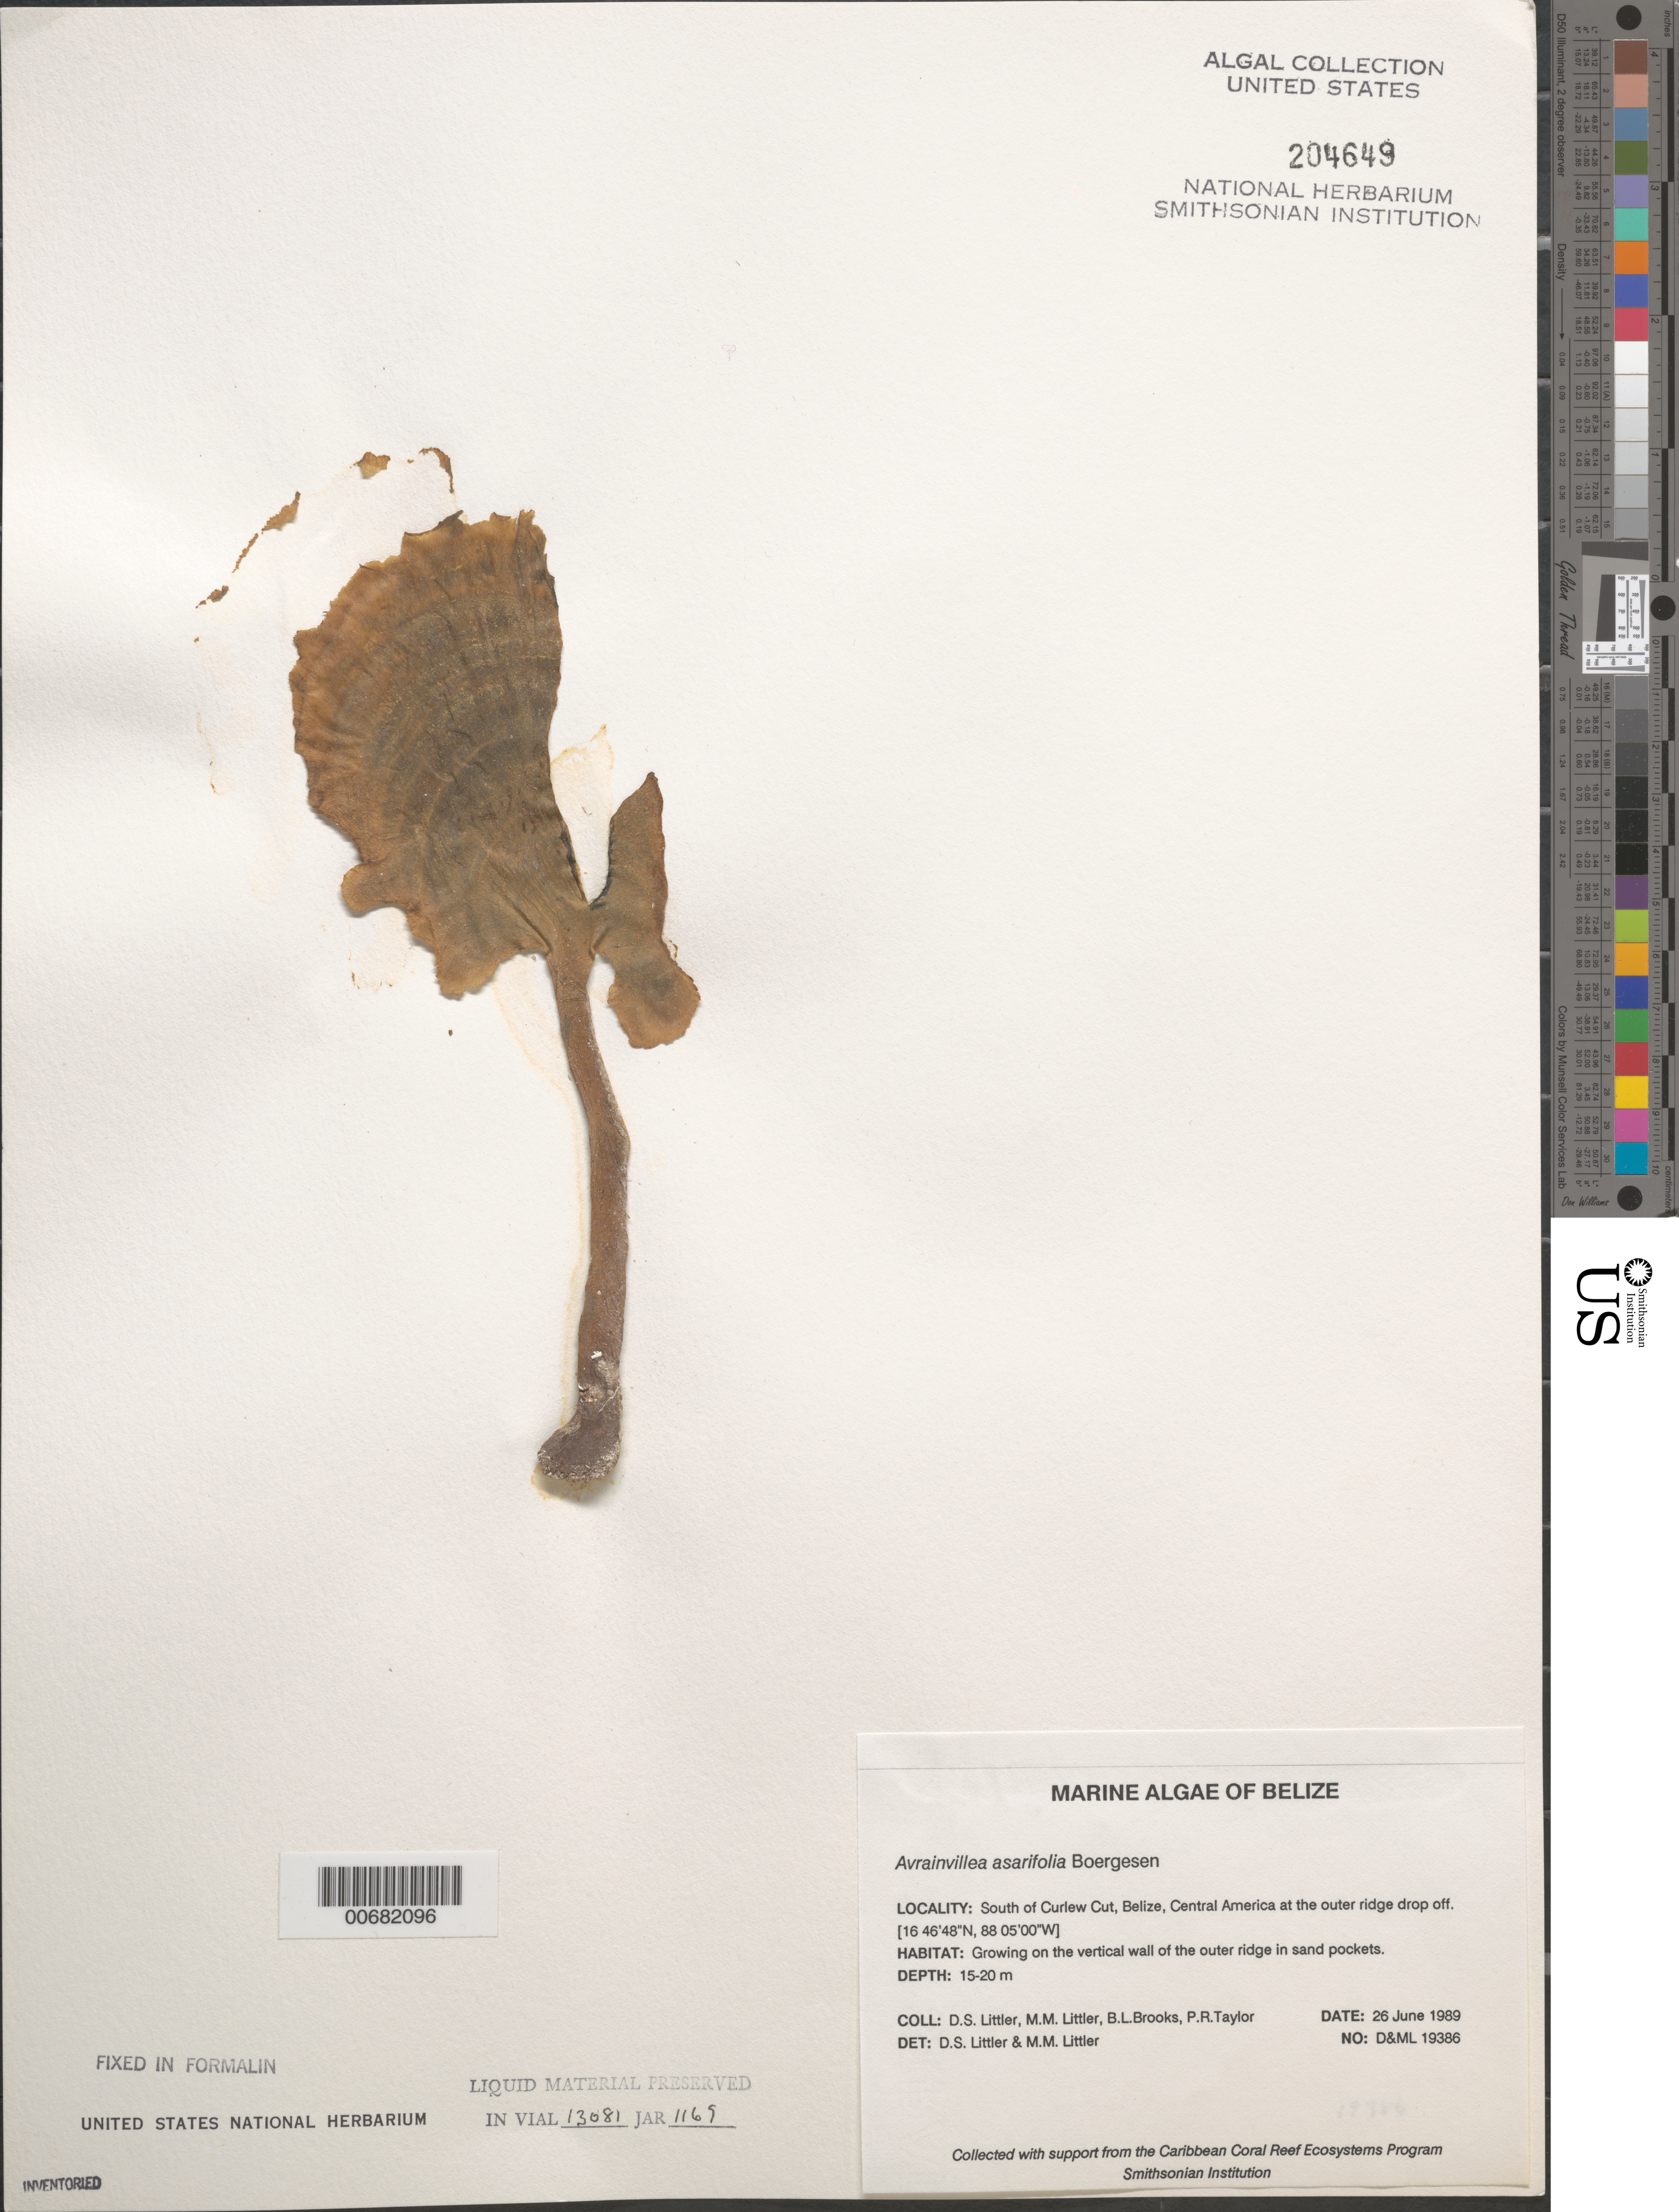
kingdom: Plantae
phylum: Chlorophyta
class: Ulvophyceae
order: Bryopsidales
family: Dichotomosiphonaceae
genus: Avrainvillea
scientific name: Avrainvillea asarifolia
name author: Børgesen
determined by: Littler, D. S.; Littler, M. M.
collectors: D. S. Littler, M. M. Littler, B. Brooks & P. R. Taylor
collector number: D&ML 19386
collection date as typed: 26 Jun 1989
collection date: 1989-06-26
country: Belize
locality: South of Curlew Cut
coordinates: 16 46' 48" N, 88 05' 00" W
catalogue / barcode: US 204649